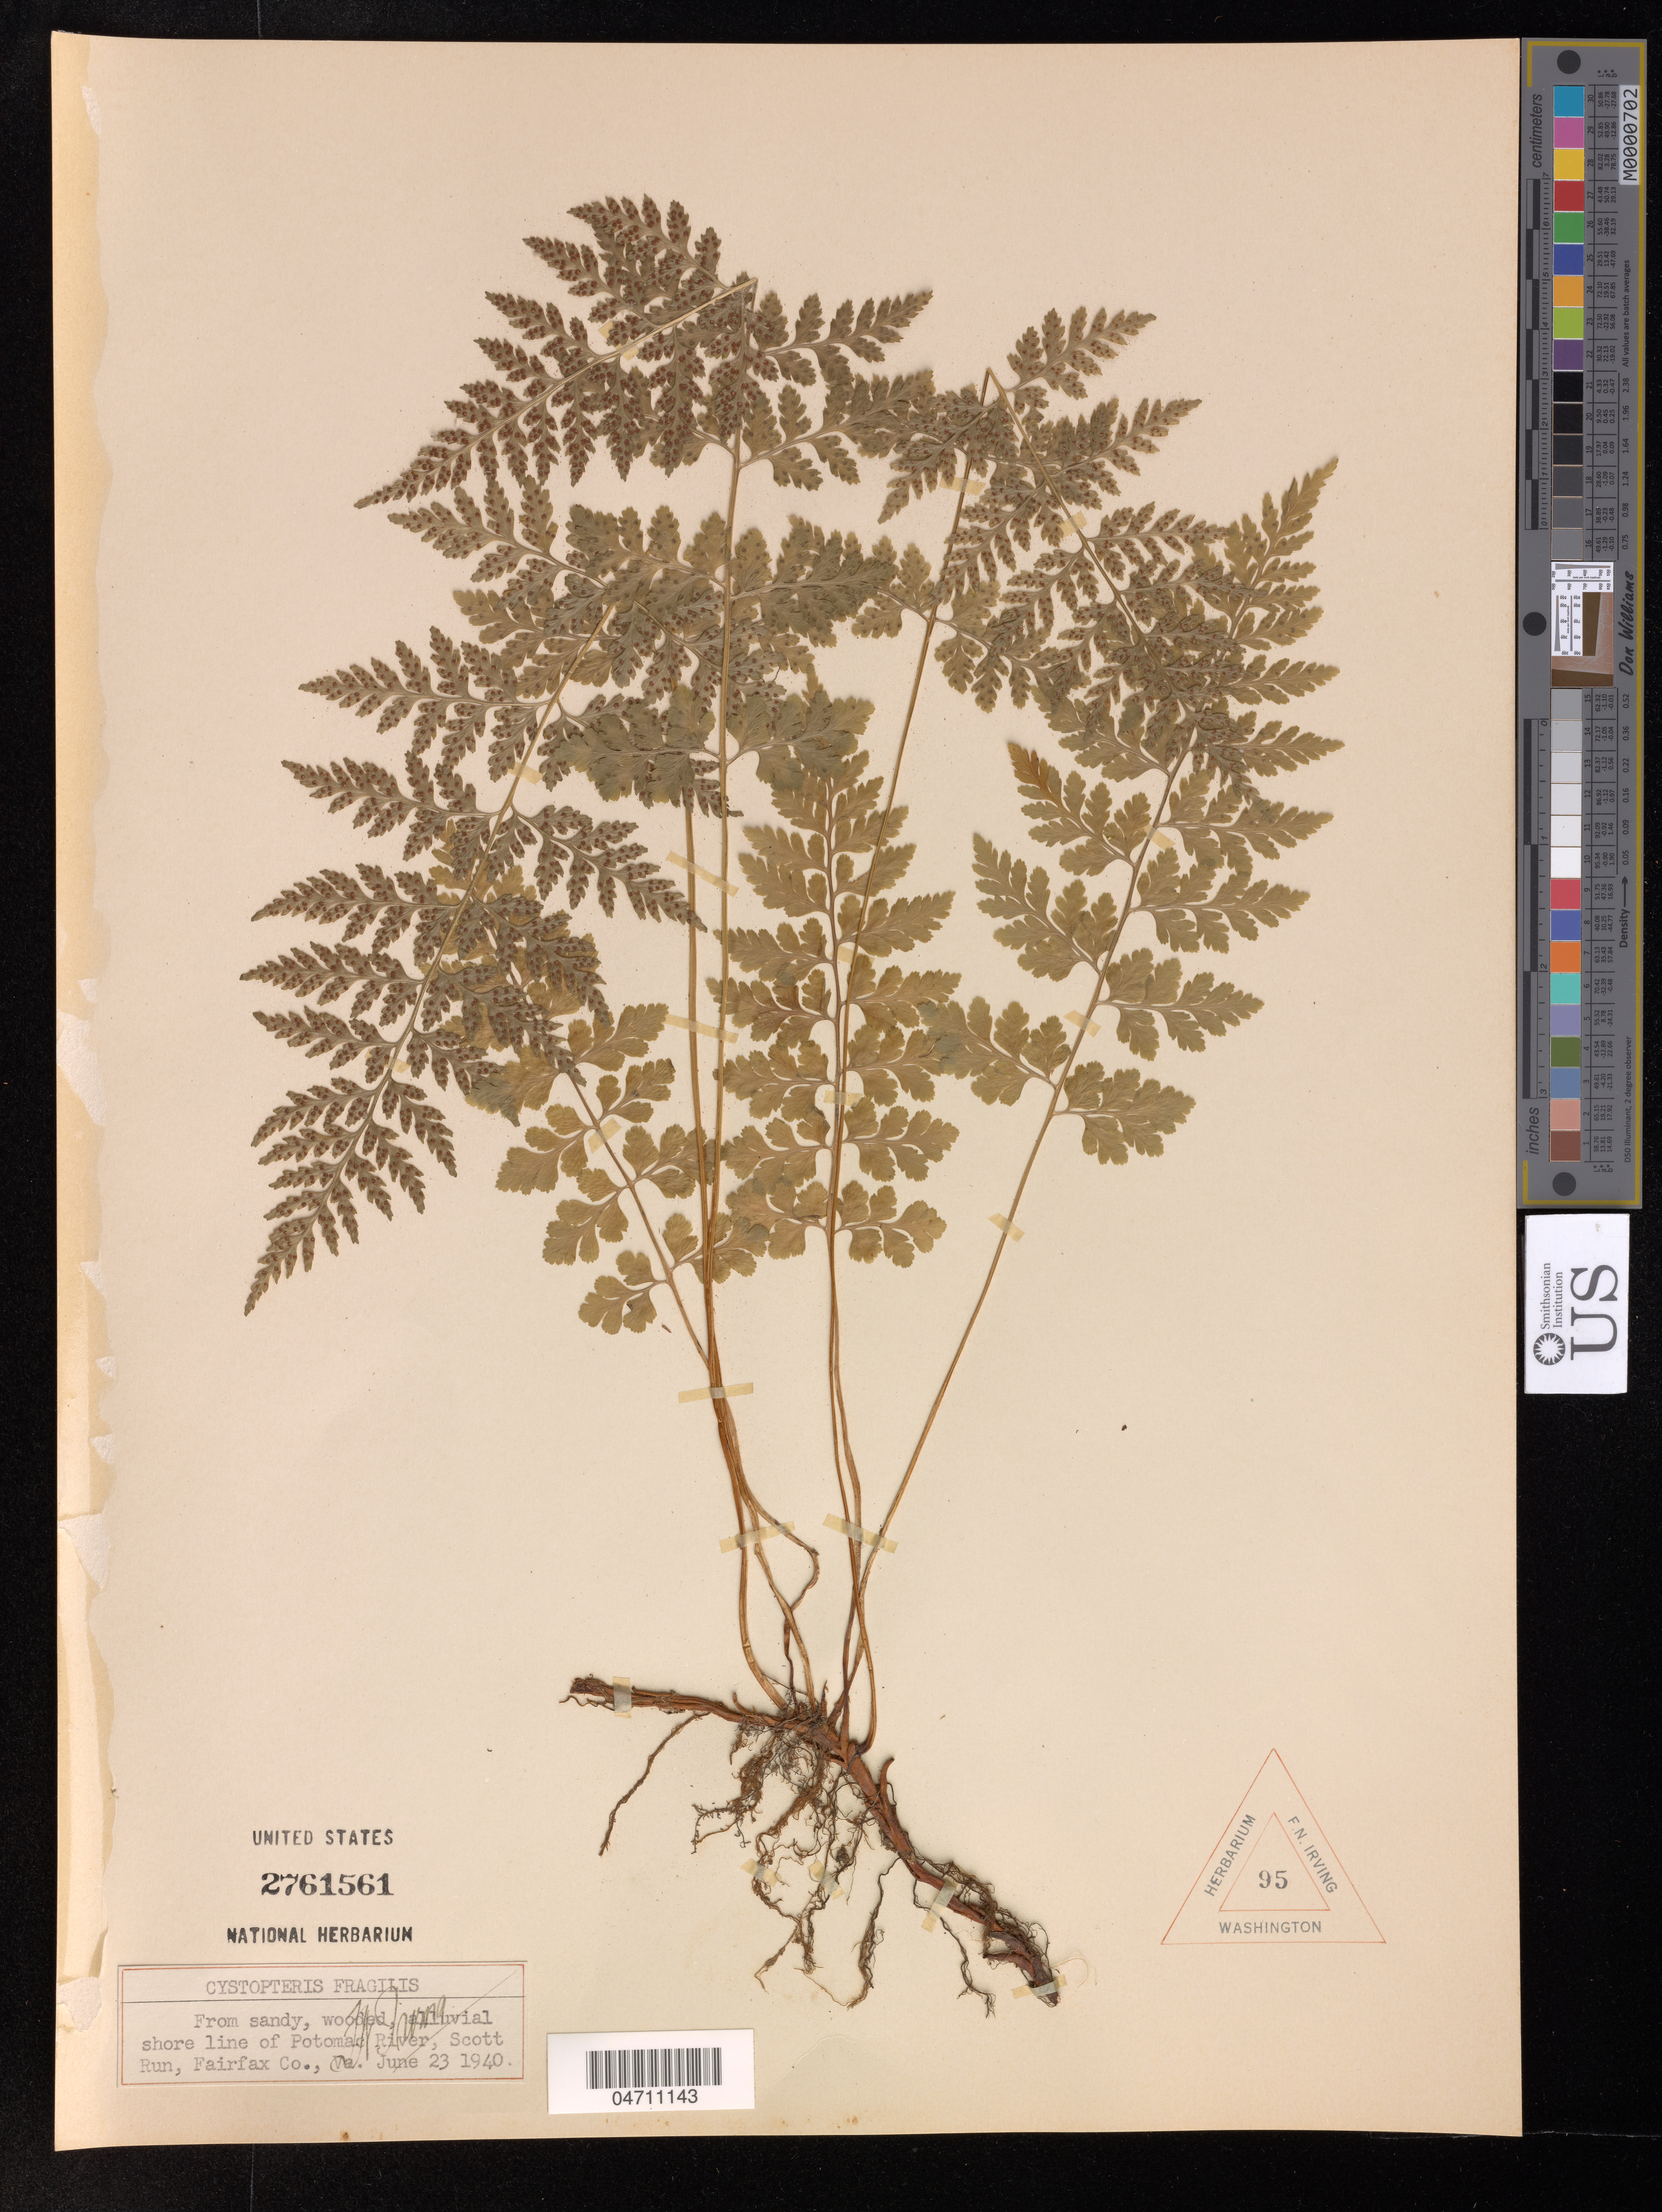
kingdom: Plantae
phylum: Tracheophyta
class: Polypodiopsida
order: Polypodiales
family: Cystopteridaceae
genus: Cystopteris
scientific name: Cystopteris fragilis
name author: (L.) Bernh.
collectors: F. Irving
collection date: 1940-06-23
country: United States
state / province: Virginia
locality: From sandy, wooded, alluvial shore line of Potomac River, Scott Run, Fairfax Co.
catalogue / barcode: US 2761561